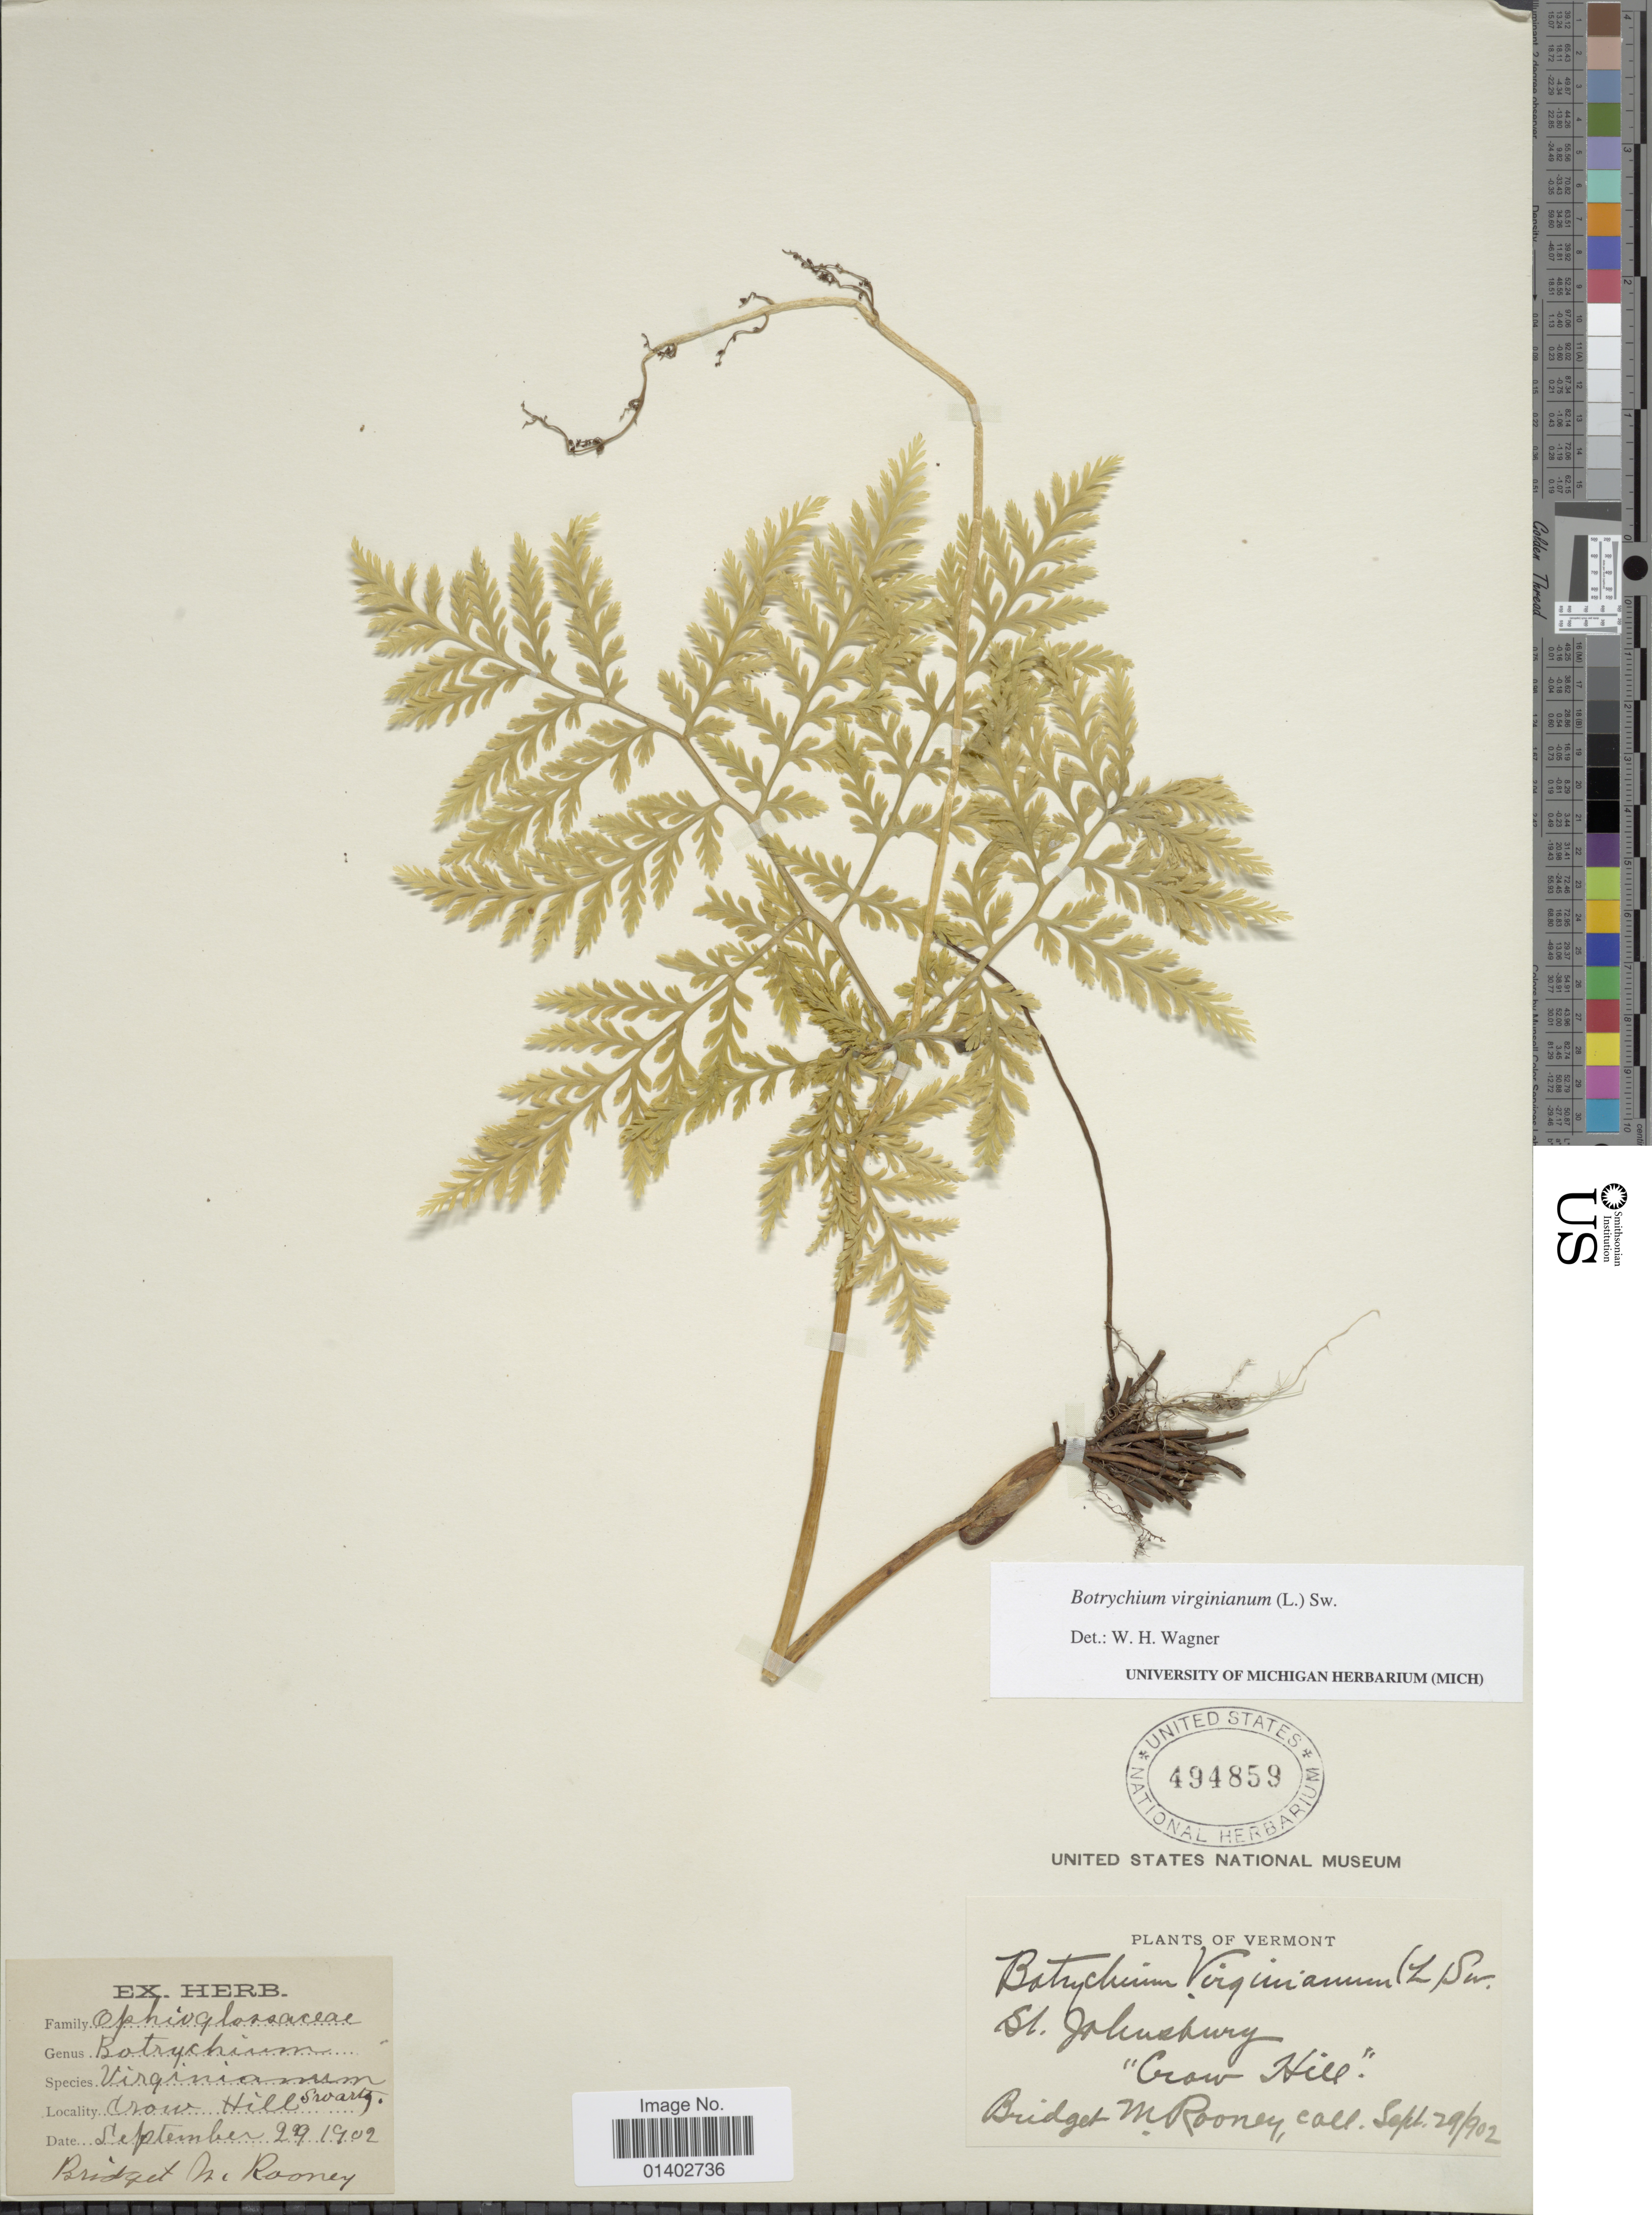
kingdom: Plantae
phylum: Tracheophyta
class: Polypodiopsida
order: Ophioglossales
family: Ophioglossaceae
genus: Botrychium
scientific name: Botrychium virginianum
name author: (L.) Sw.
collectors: B. Rooney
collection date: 1902-09-29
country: United States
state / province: Vermont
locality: St Johnsbury, 'Crow Hill'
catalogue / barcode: US 494859